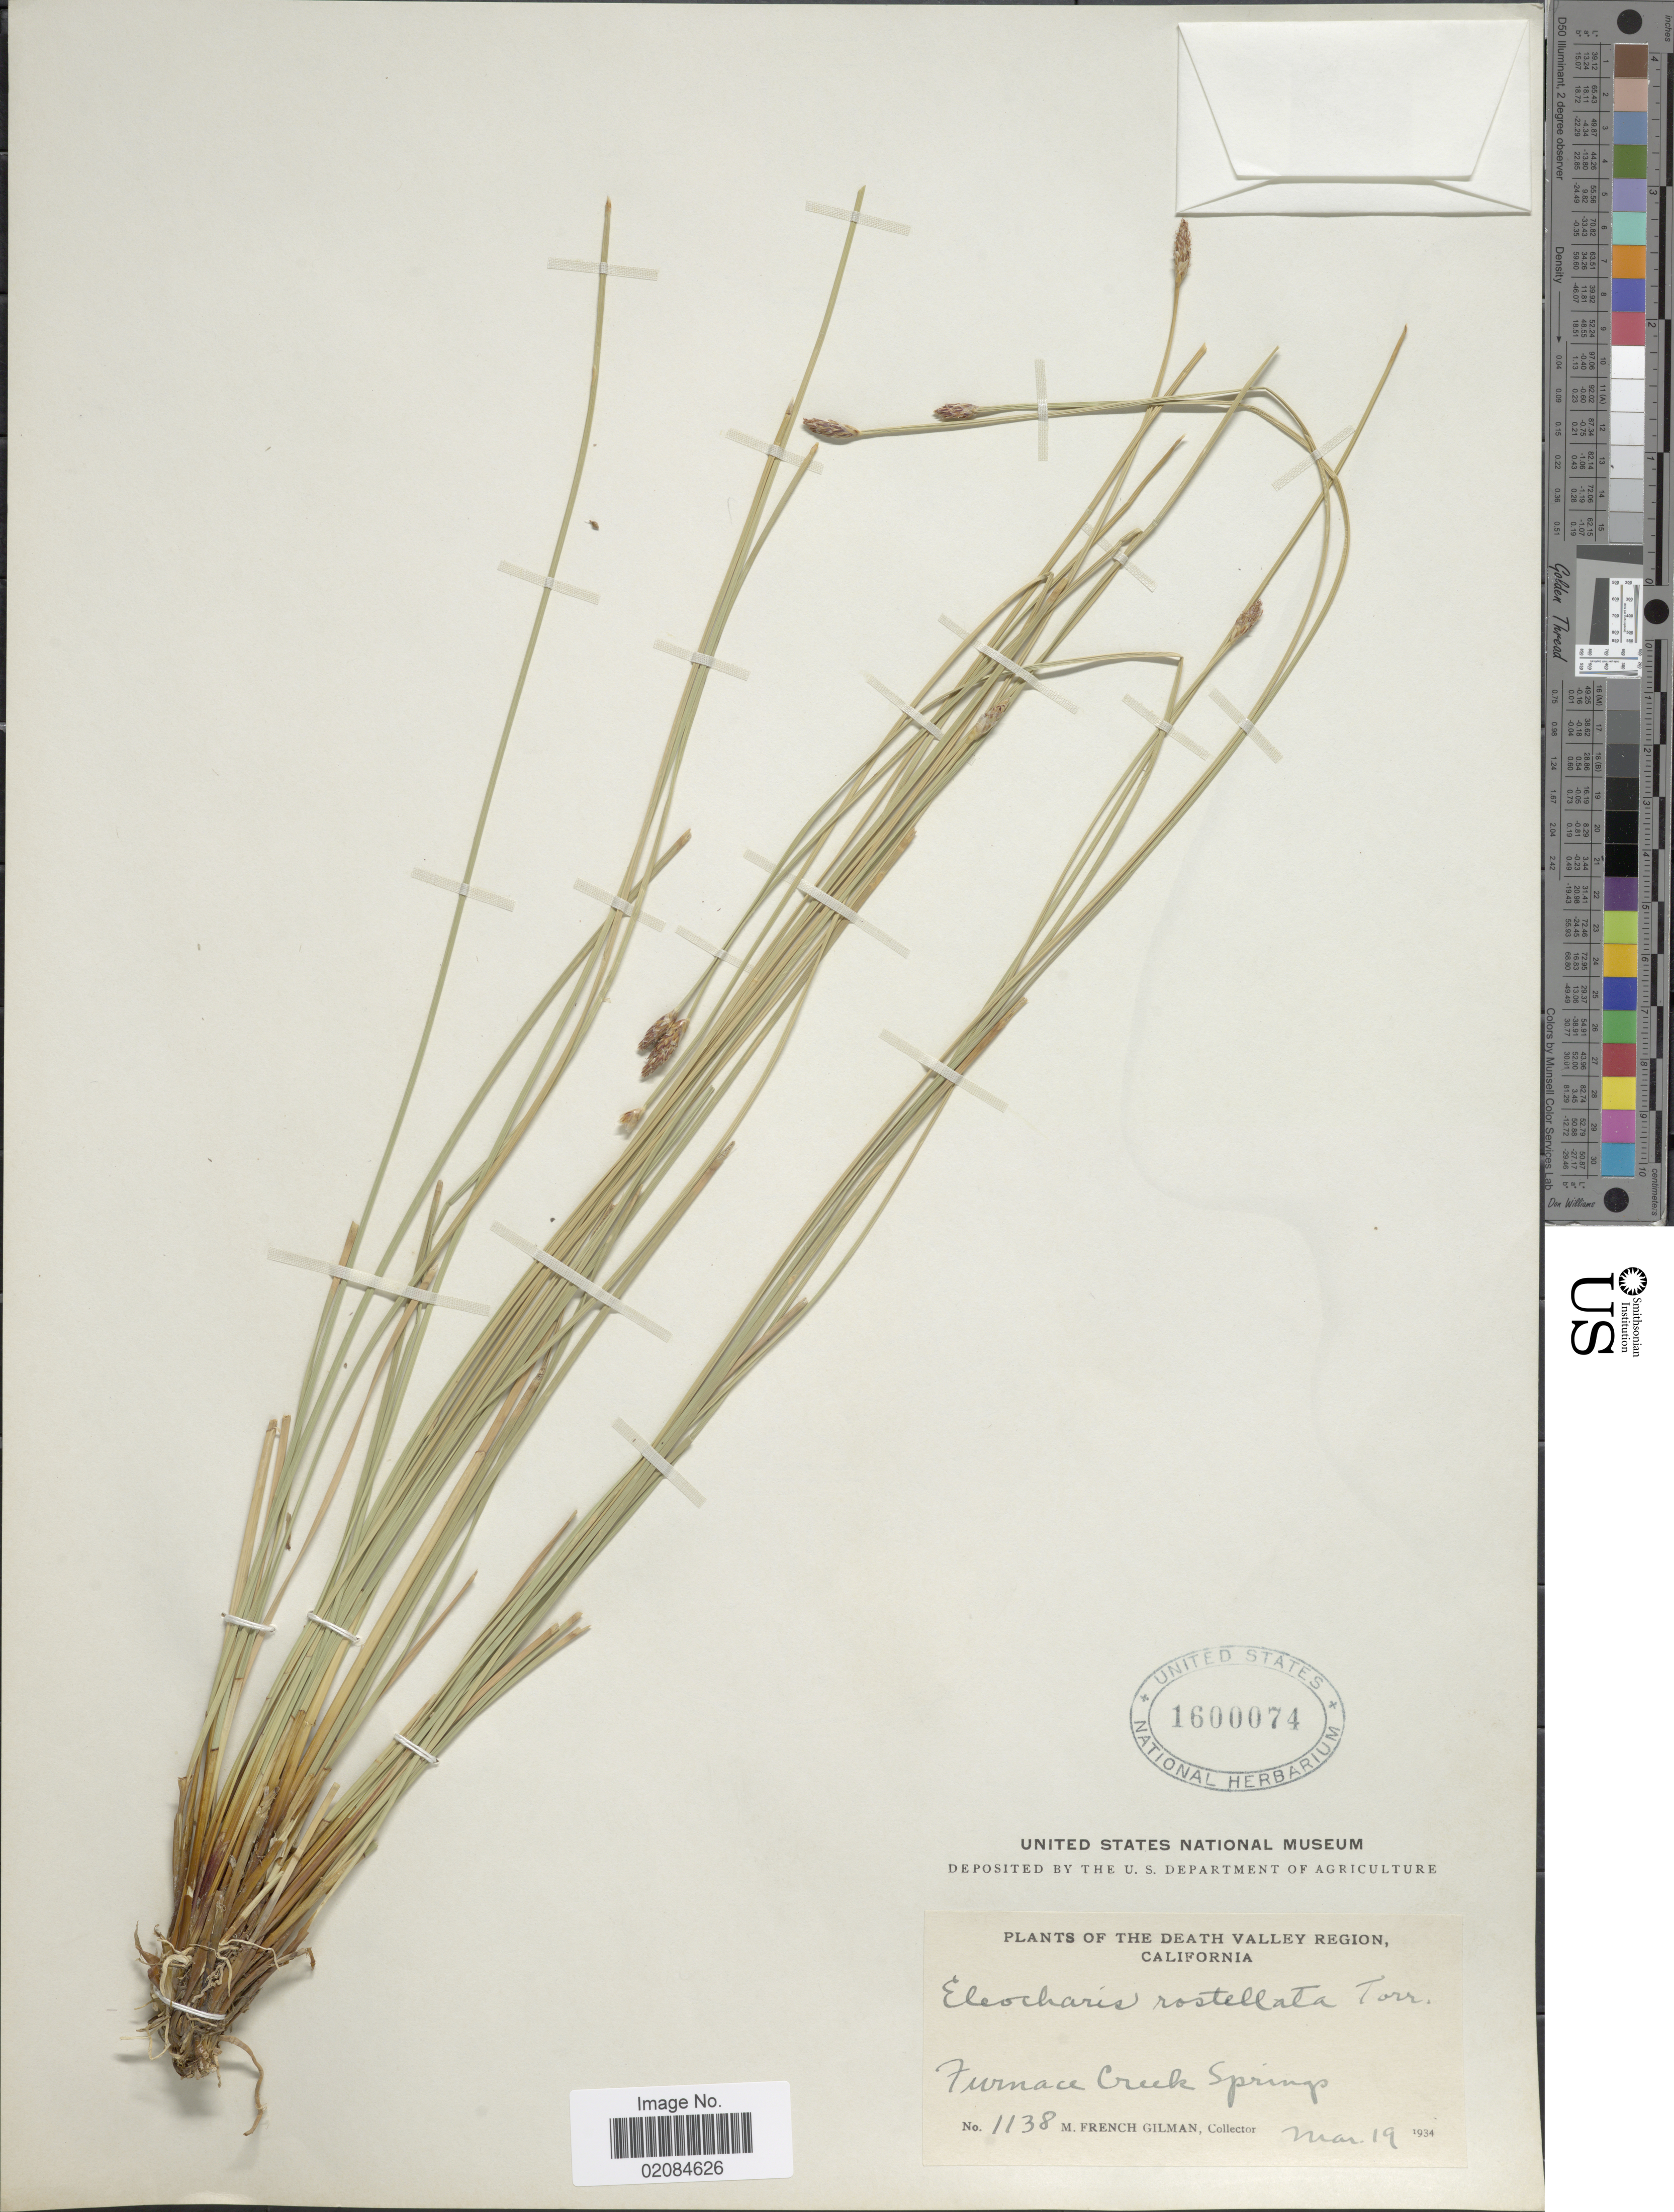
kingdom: Plantae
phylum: Tracheophyta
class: Liliopsida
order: Poales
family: Cyperaceae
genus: Eleocharis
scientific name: Eleocharis rostellata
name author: (Torr.) Torr.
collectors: M. F. Gilman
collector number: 1138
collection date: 1934-03-19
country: United States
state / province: California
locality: Death Valley Region. Furnace Creek Springs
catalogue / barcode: US 1600074